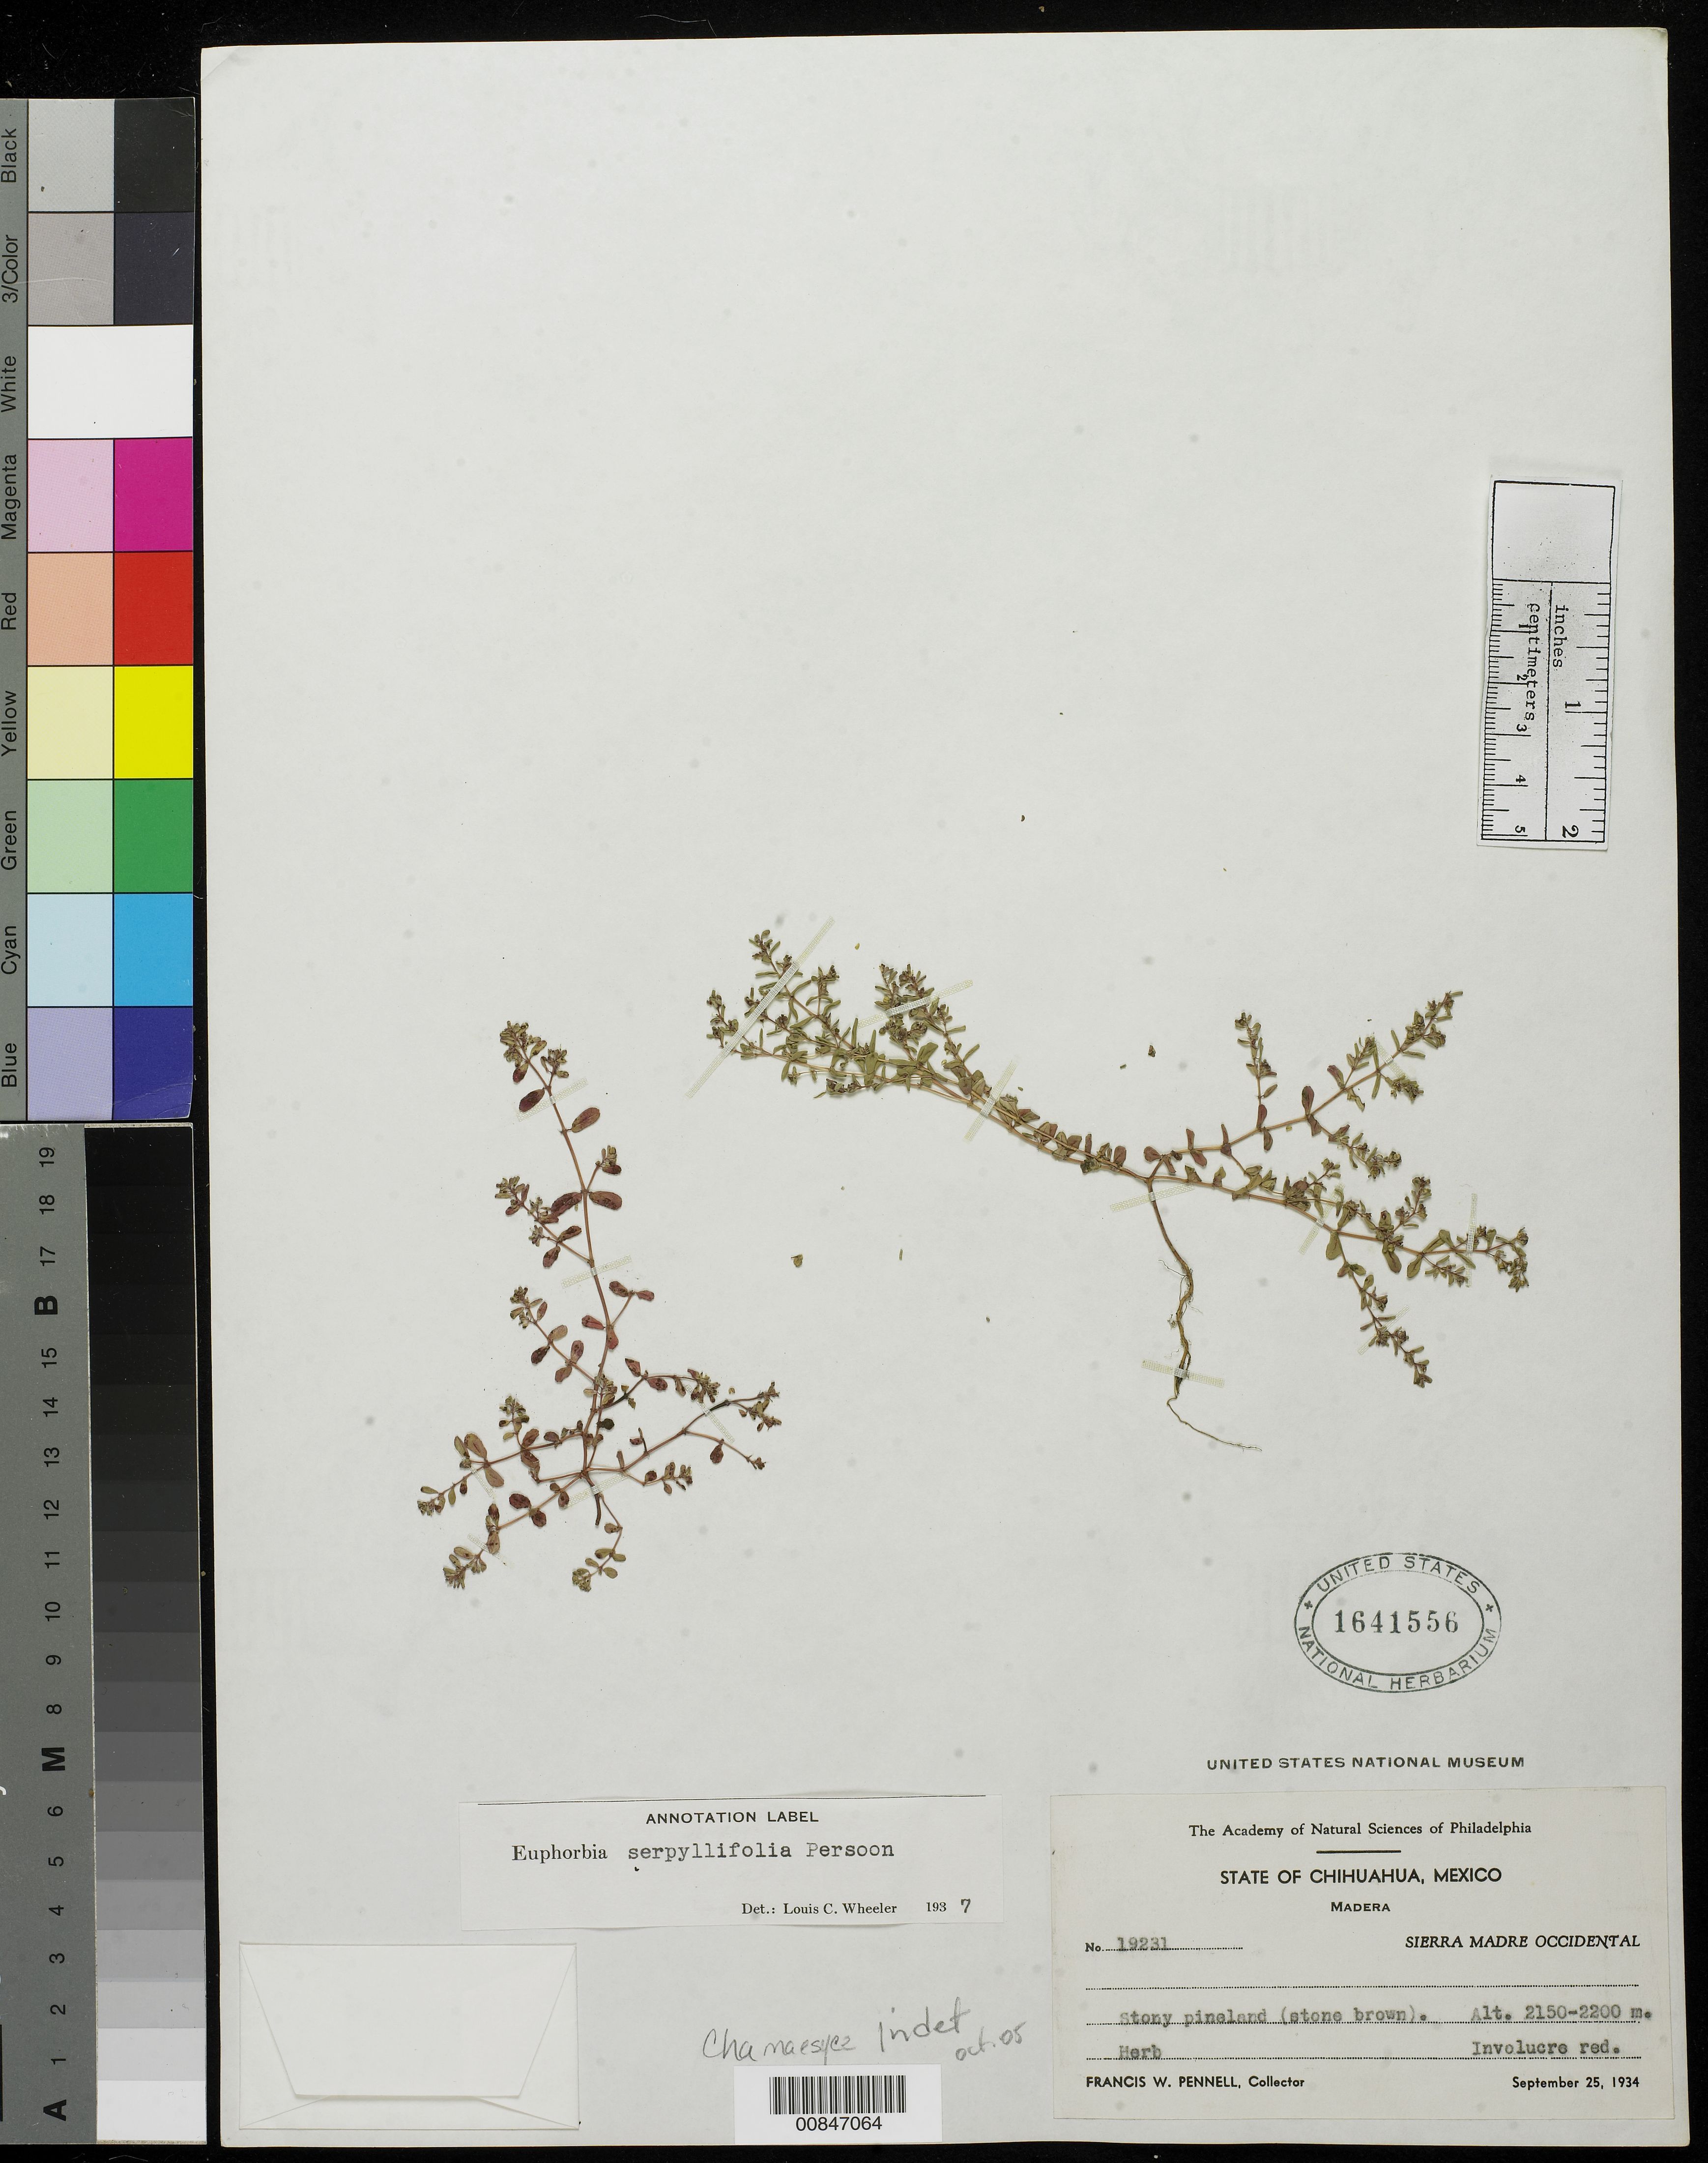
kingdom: Plantae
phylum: Tracheophyta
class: Magnoliopsida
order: Malpighiales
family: Euphorbiaceae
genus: Euphorbia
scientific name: Euphorbia sp.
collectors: F. W. Pennell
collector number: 19231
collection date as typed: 25 Sep 1934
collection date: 1934-09-25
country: Mexico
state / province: Chihuahua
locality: Madera. Sierra Madree Occidental, Chihuahua.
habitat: Stony pineland (stone brown).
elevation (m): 2200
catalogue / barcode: US 1641556